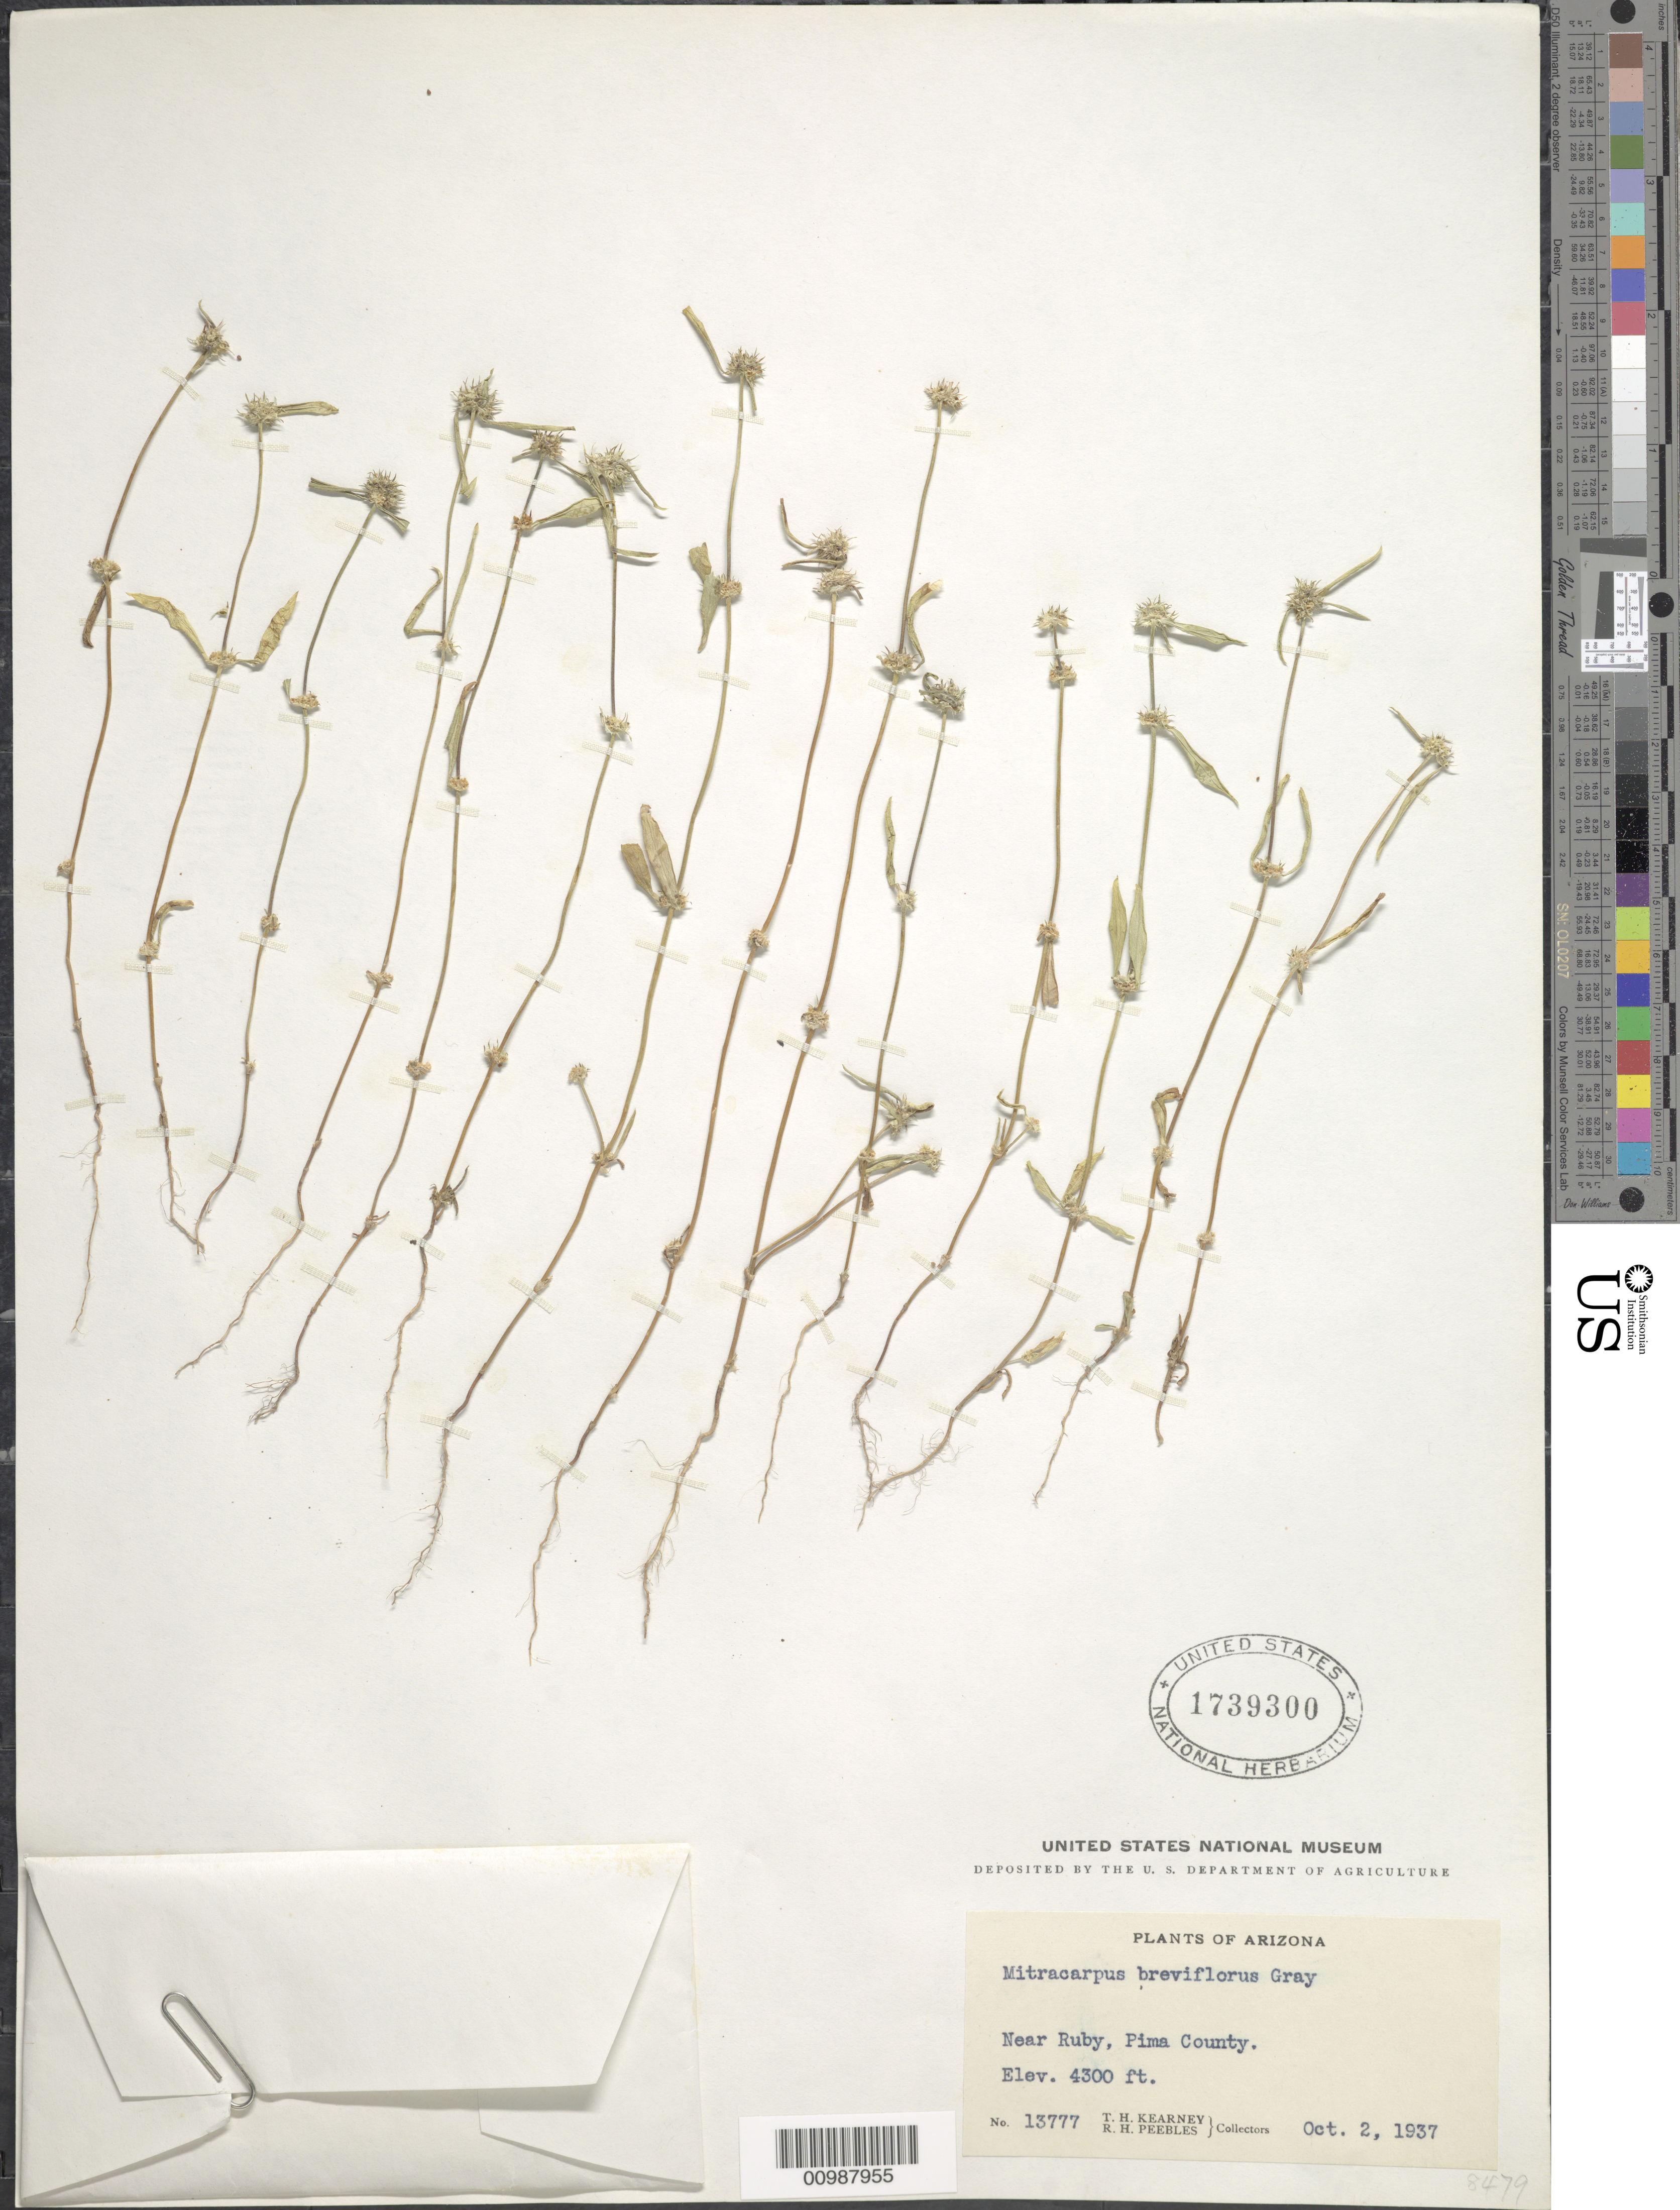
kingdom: Plantae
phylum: Tracheophyta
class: Magnoliopsida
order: Gentianales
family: Rubiaceae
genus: Mitracarpus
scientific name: Mitracarpus breviflorus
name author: A. Gray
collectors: T. H. Kearney & R. H. Peebles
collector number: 13777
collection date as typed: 02 Oct 1937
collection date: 1937-10-02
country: United States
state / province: Arizona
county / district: Pima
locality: Near Ruby.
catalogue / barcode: US 1739300